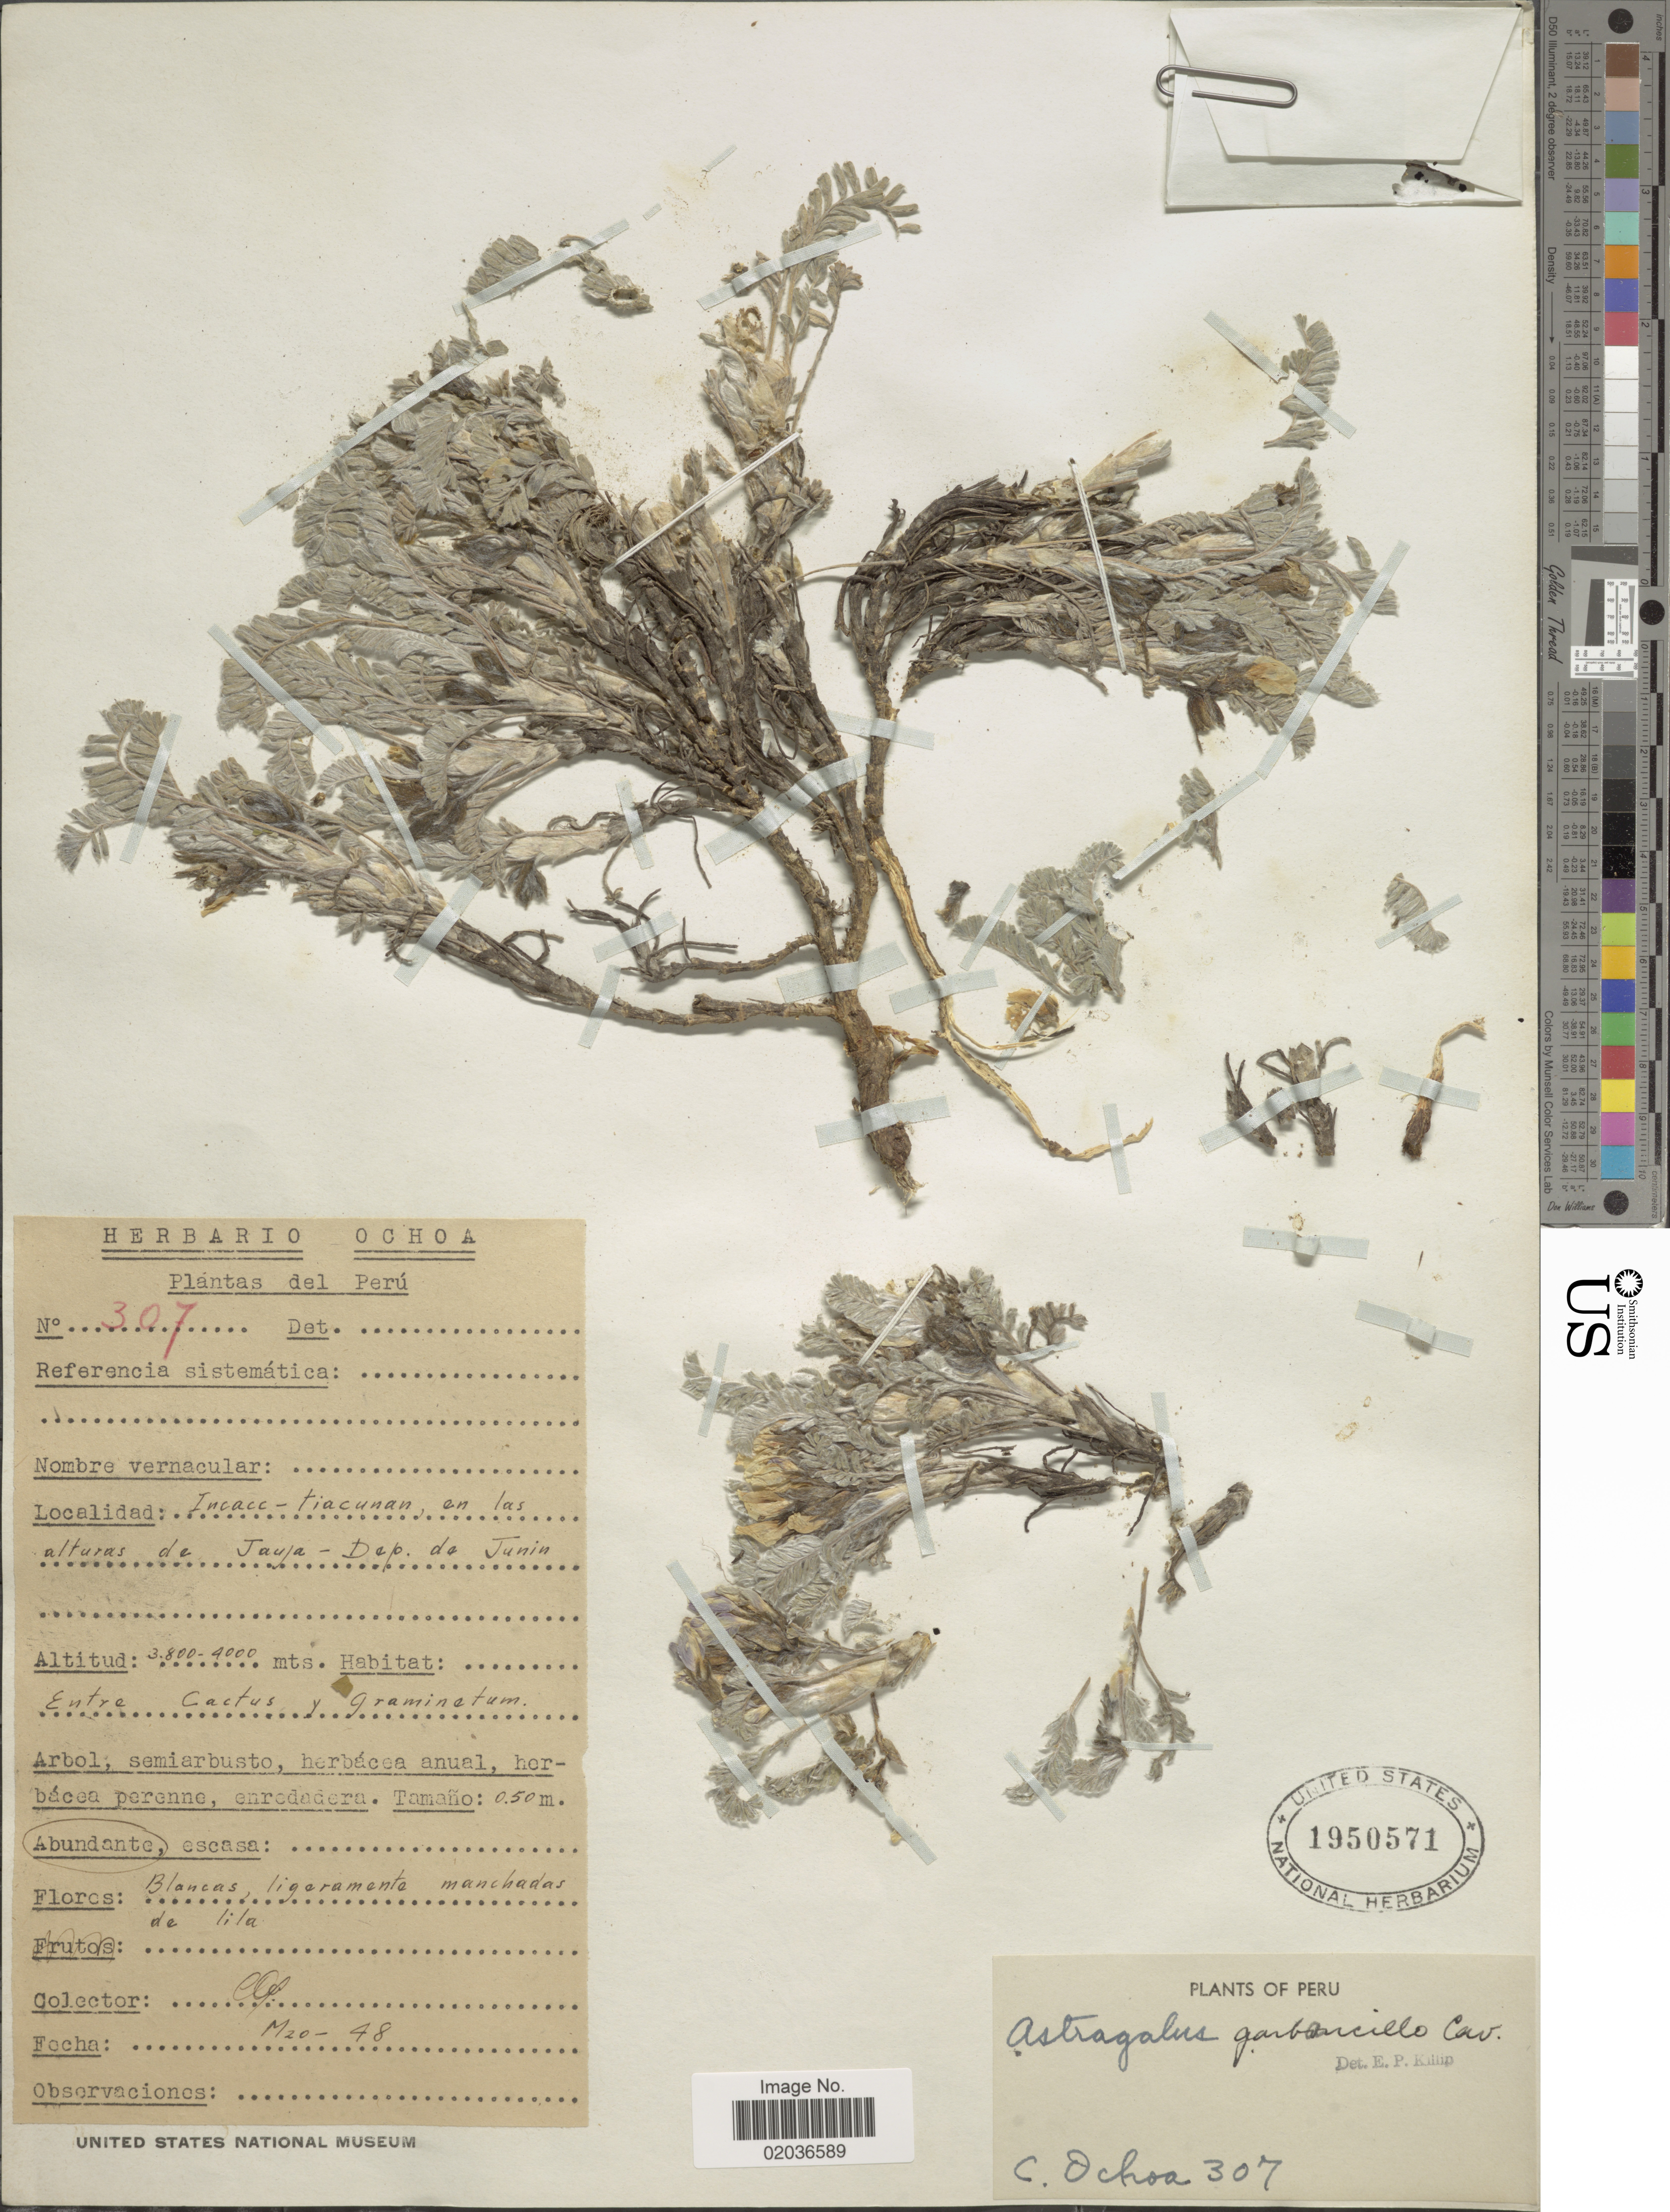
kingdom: Plantae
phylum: Tracheophyta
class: Magnoliopsida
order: Fabales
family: Fabaceae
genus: Astragalus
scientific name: Astragalus garbancillo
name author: Cav.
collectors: C. Ochoa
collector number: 307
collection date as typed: Transcribed d/m/y: /3/48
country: Peru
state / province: Junín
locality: Incacc-tiacunan, en las alturas de Jauja - Dep. de Junin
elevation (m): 3800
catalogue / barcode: US 1950571